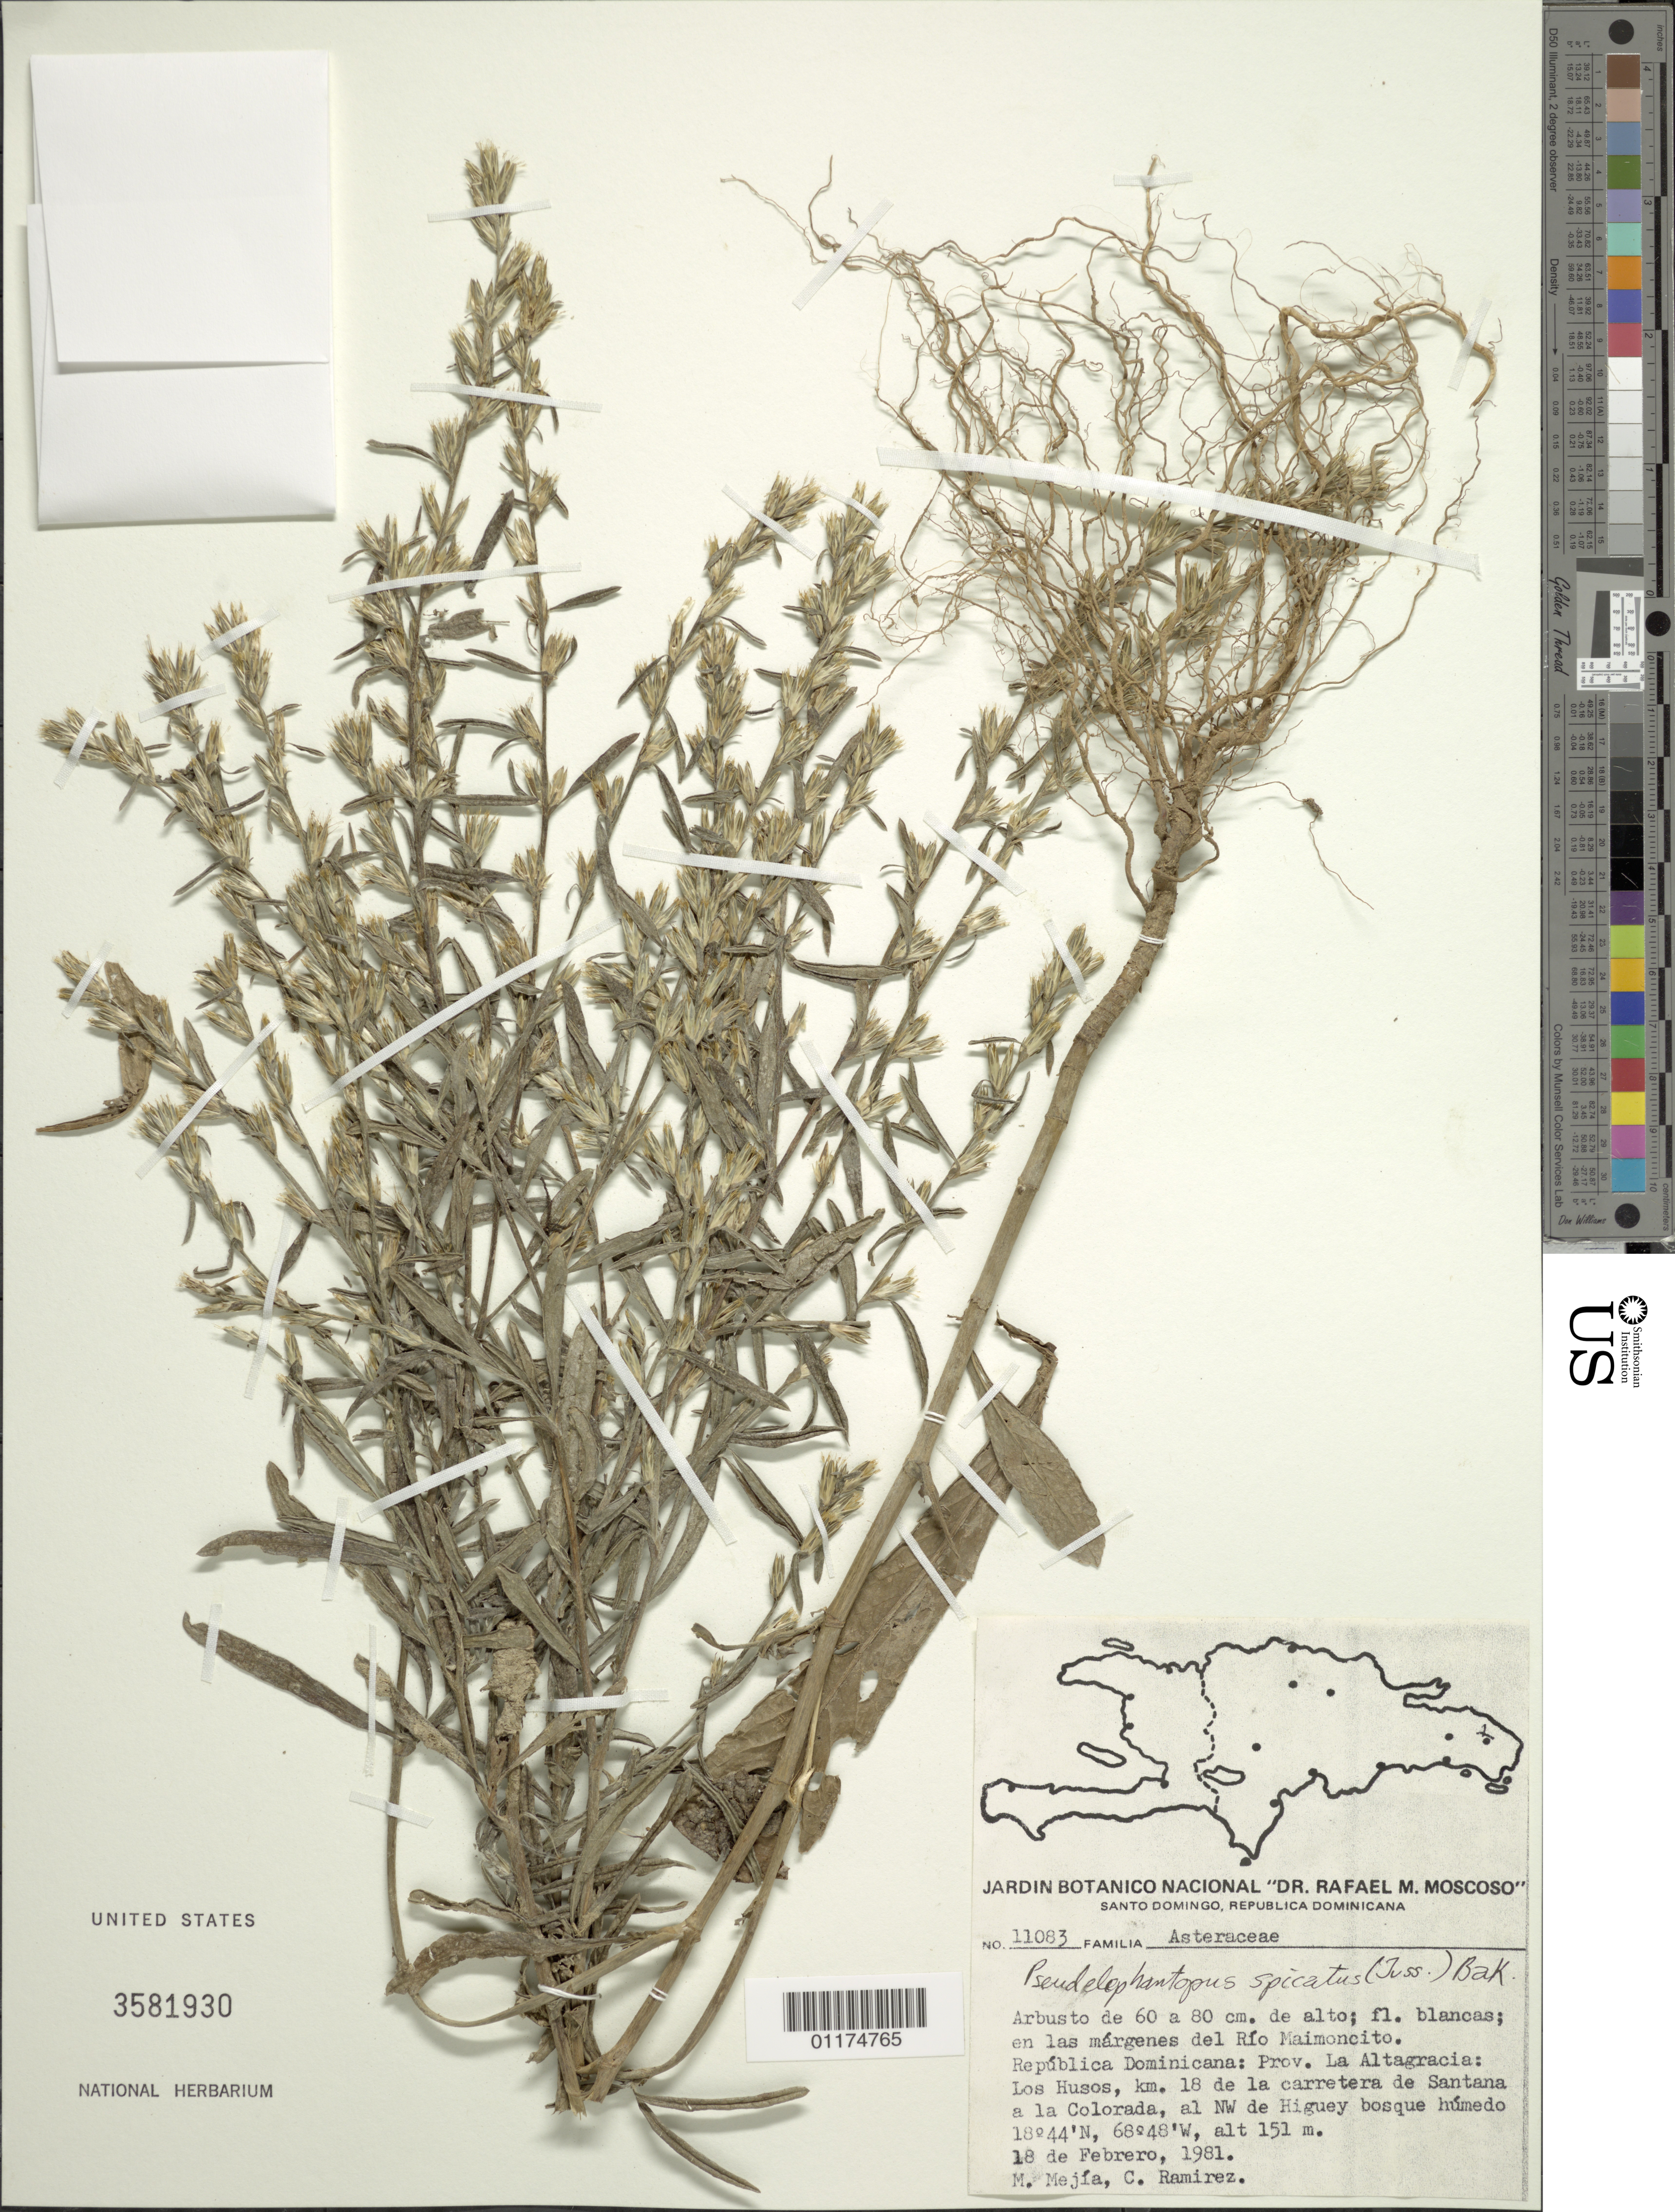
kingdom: Plantae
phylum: Tracheophyta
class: Magnoliopsida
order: Asterales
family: Asteraceae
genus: Pseudelephantopus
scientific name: Pseudelephantopus spicatus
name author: (Juss. ex Aubl.) C.F. Baker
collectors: M. Mejia & C. Ramirez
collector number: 11083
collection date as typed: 18 Feb 1981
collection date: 1981-02-18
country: Dominican Republic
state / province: La Altagracía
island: Hispaniola I.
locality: Los Husos, km. 18 de la carretera de Santana a la Colorado, al NW de Higuey bosque humedo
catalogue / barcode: US 3581930